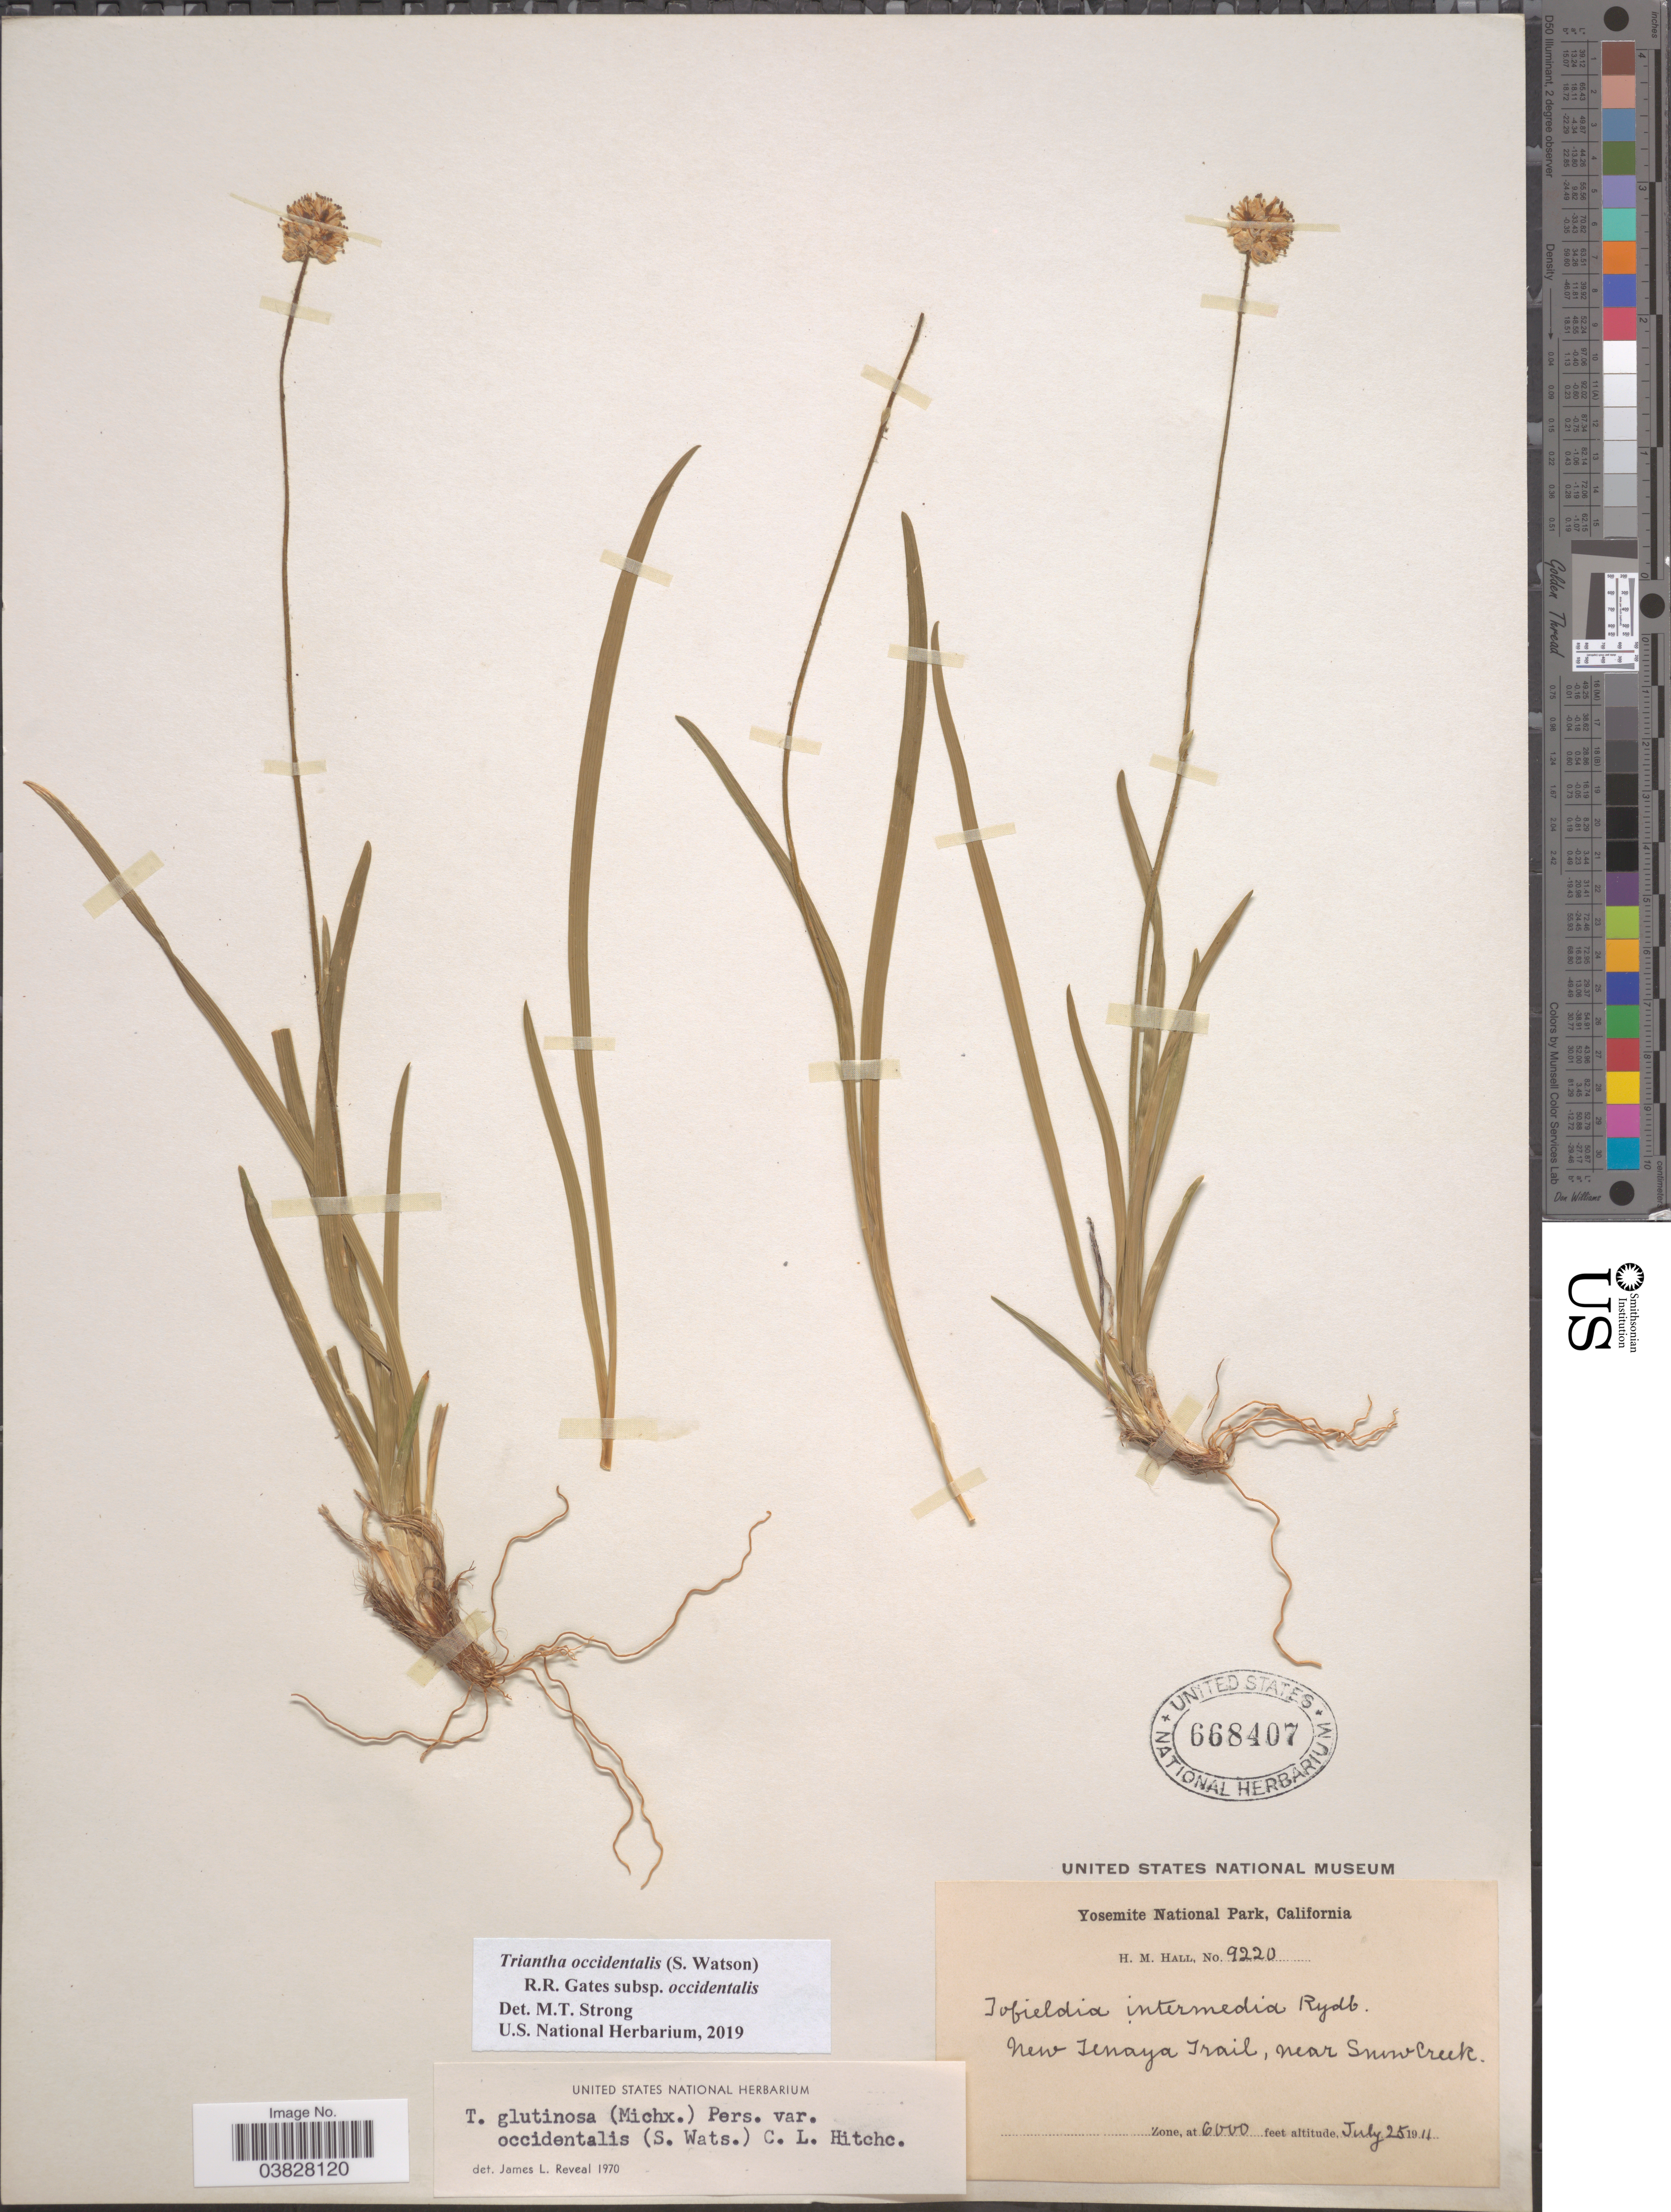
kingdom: Plantae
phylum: Tracheophyta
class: Liliopsida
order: Alismatales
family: Tofieldiaceae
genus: Triantha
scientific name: Triantha occidentalis subsp. occidentalis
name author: (S. Watson) R.R. Gates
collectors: H. M. Hall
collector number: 9220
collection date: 1911-07-25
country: United States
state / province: California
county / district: Mariposa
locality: Yosemite National Park. New Tenaya Trail, near Snow Creek.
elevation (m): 1829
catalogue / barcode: US 668407